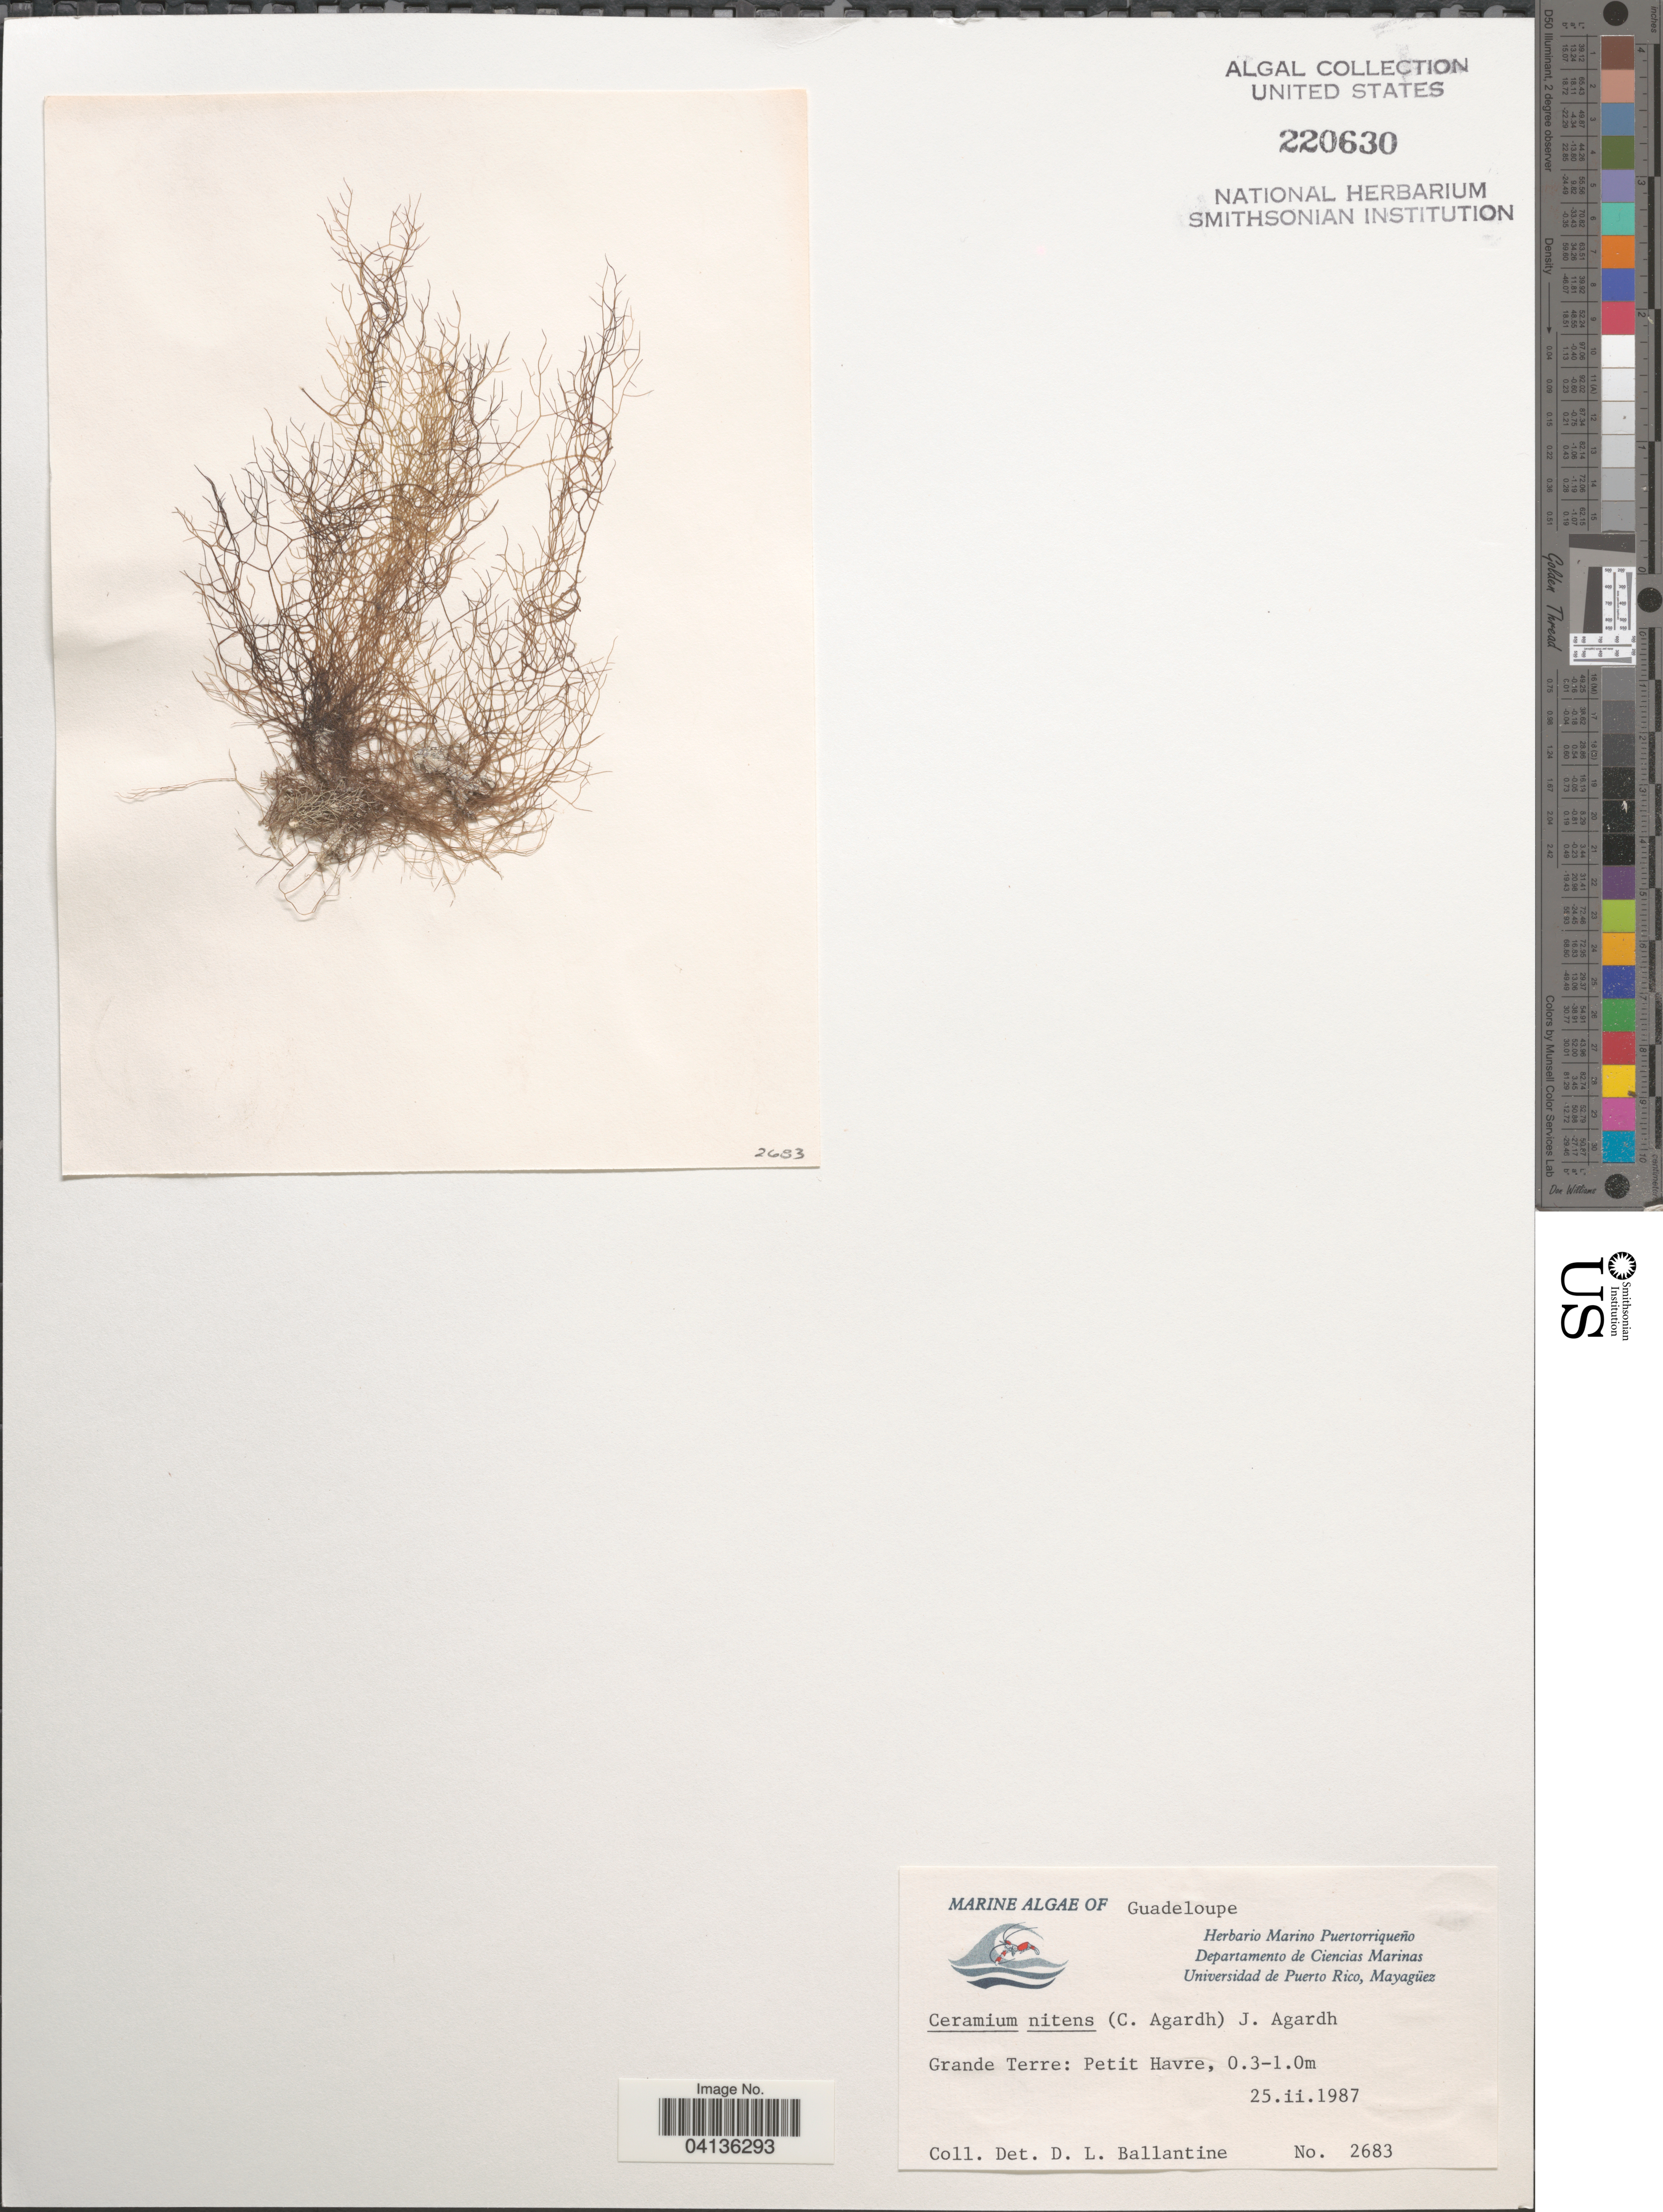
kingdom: Plantae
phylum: Rhodophyta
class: Florideophyceae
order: Ceramiales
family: Ceramiaceae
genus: Ceramium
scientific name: Ceramium nitens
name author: (C. Agardh) J. Agardh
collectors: D.L. Ballantine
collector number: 2683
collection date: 1987-02-25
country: Guadeloupe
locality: Grande Terre: Petit Havre.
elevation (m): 0.3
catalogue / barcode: US 220630